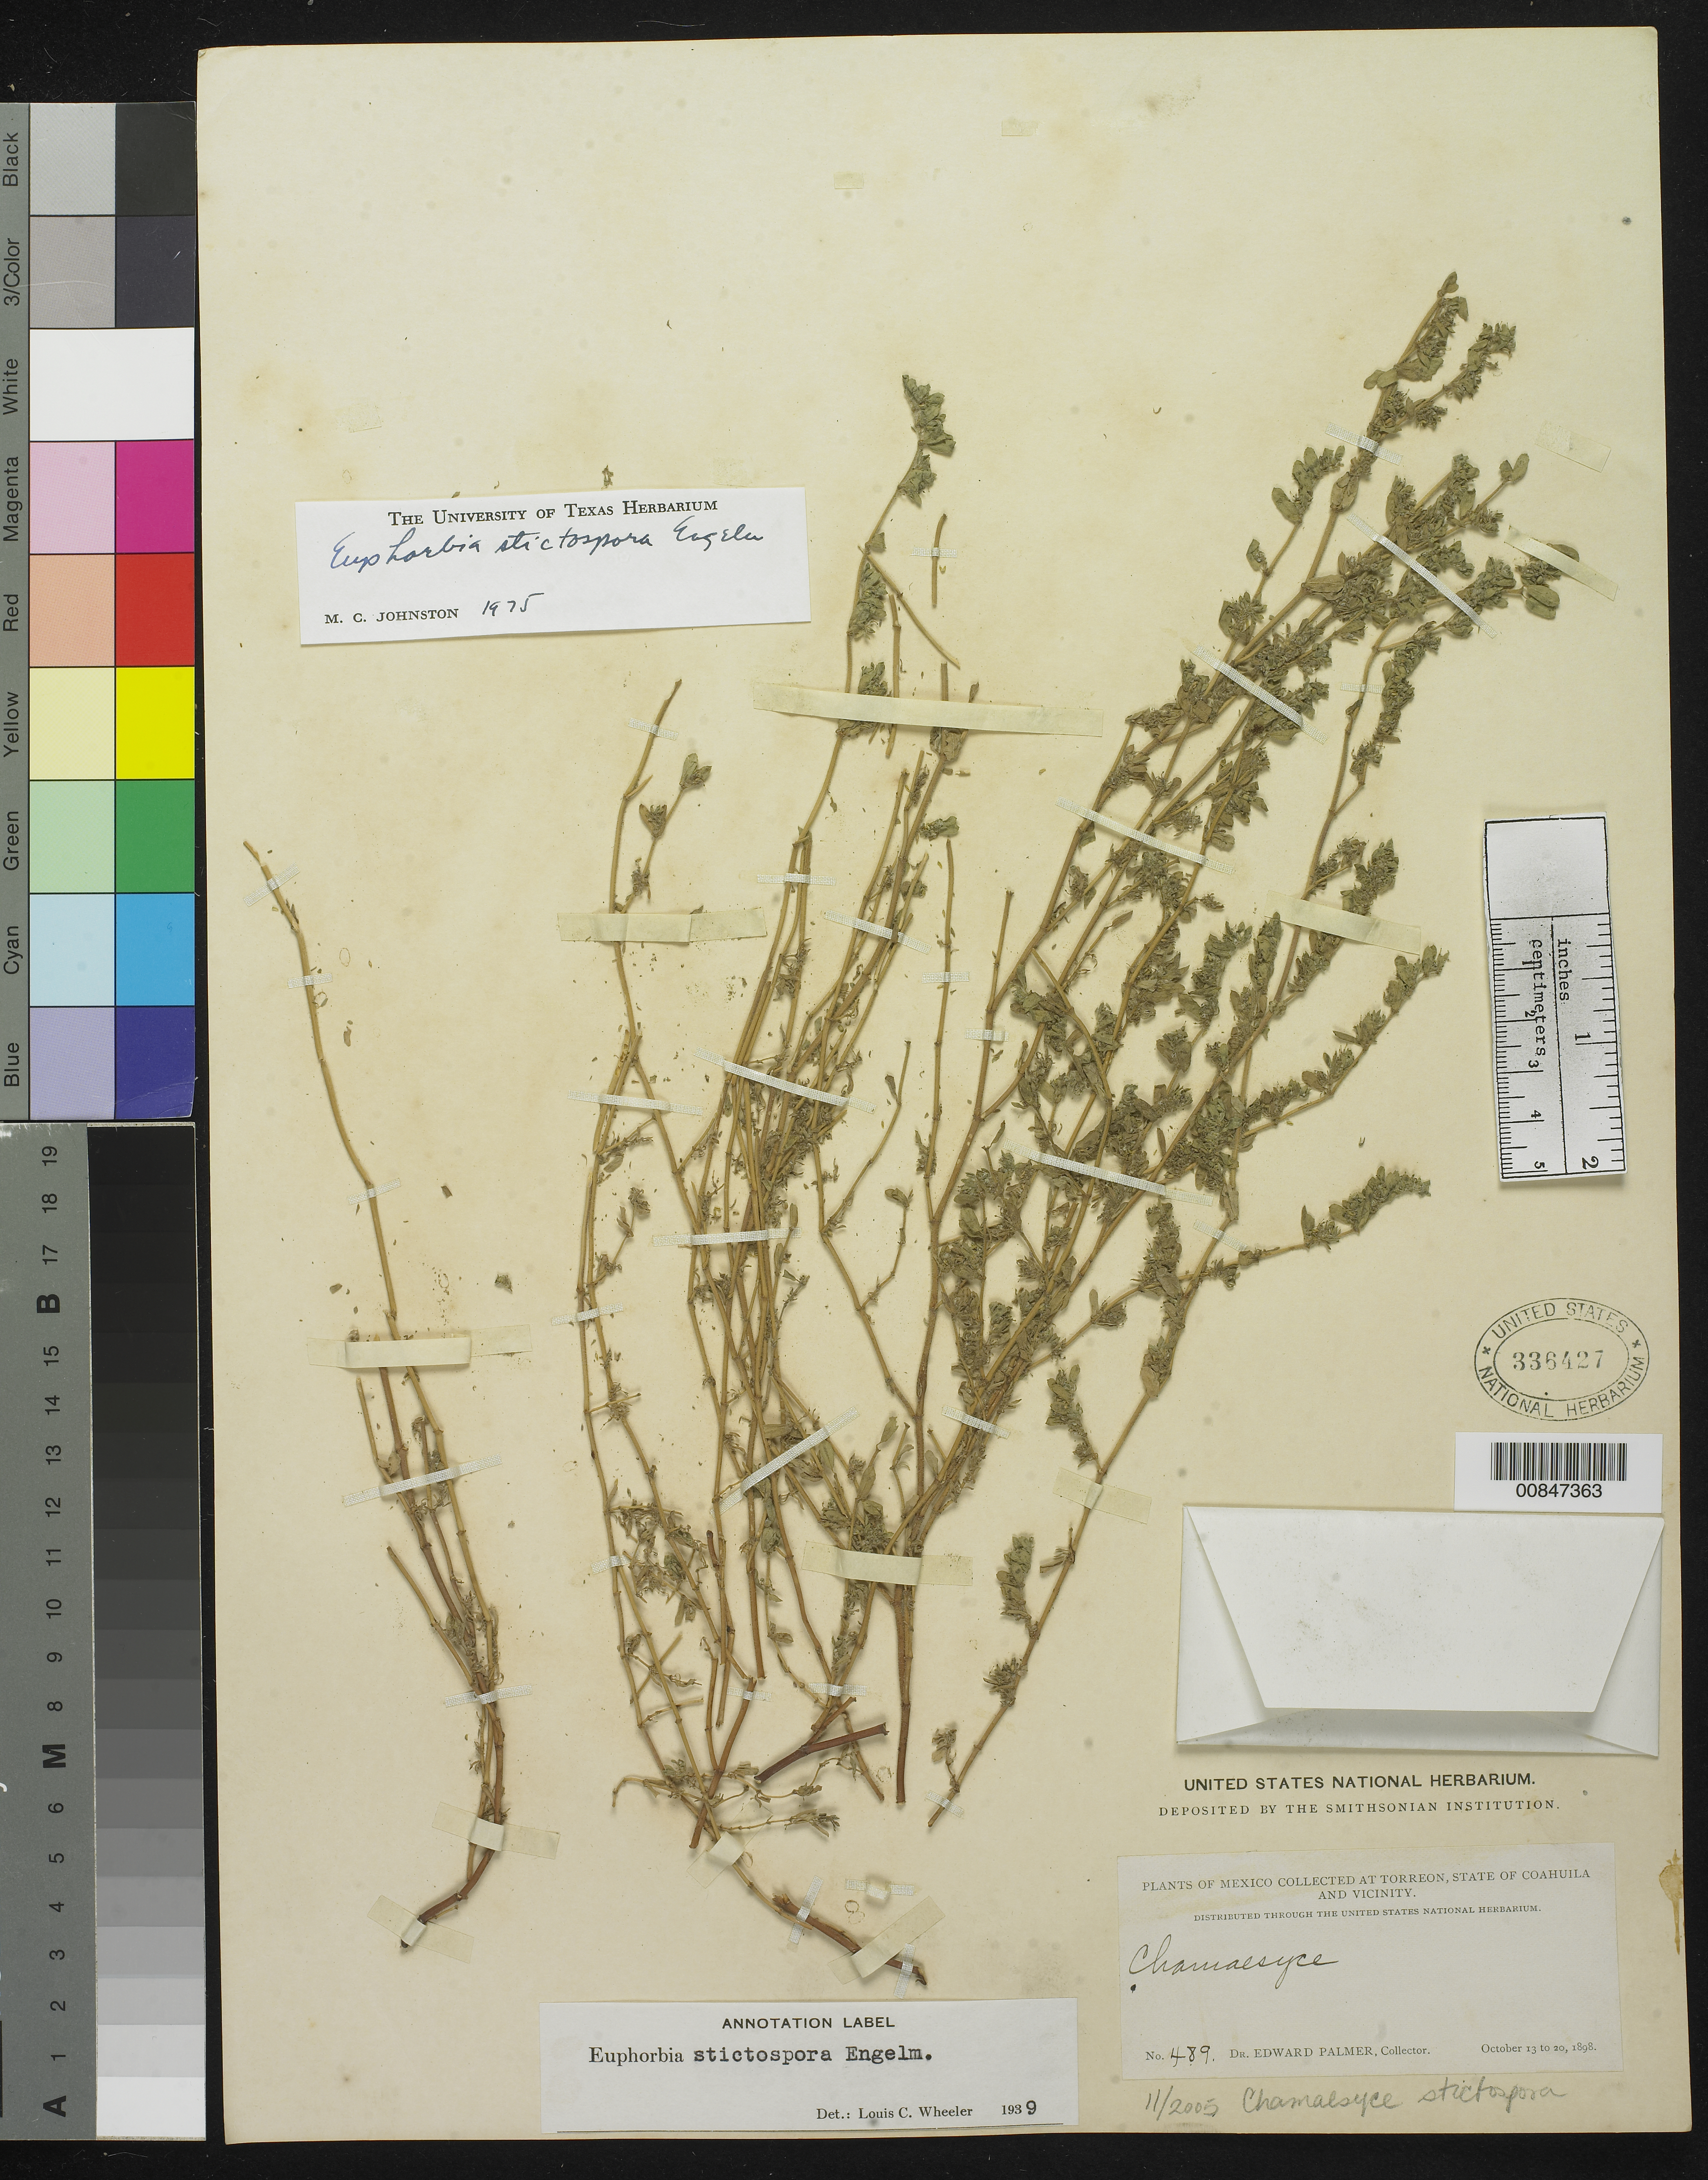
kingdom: Plantae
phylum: Tracheophyta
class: Magnoliopsida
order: Malpighiales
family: Euphorbiaceae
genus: Euphorbia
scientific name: Euphorbia stictospora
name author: Engelm.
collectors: E. Palmer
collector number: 489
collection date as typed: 13 Oct 1898 to 20 Oct 1898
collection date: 1898-10-13/1898-10-20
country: Mexico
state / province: Coahuila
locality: Torreon, Coahuila and vicinity.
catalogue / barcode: US 336427